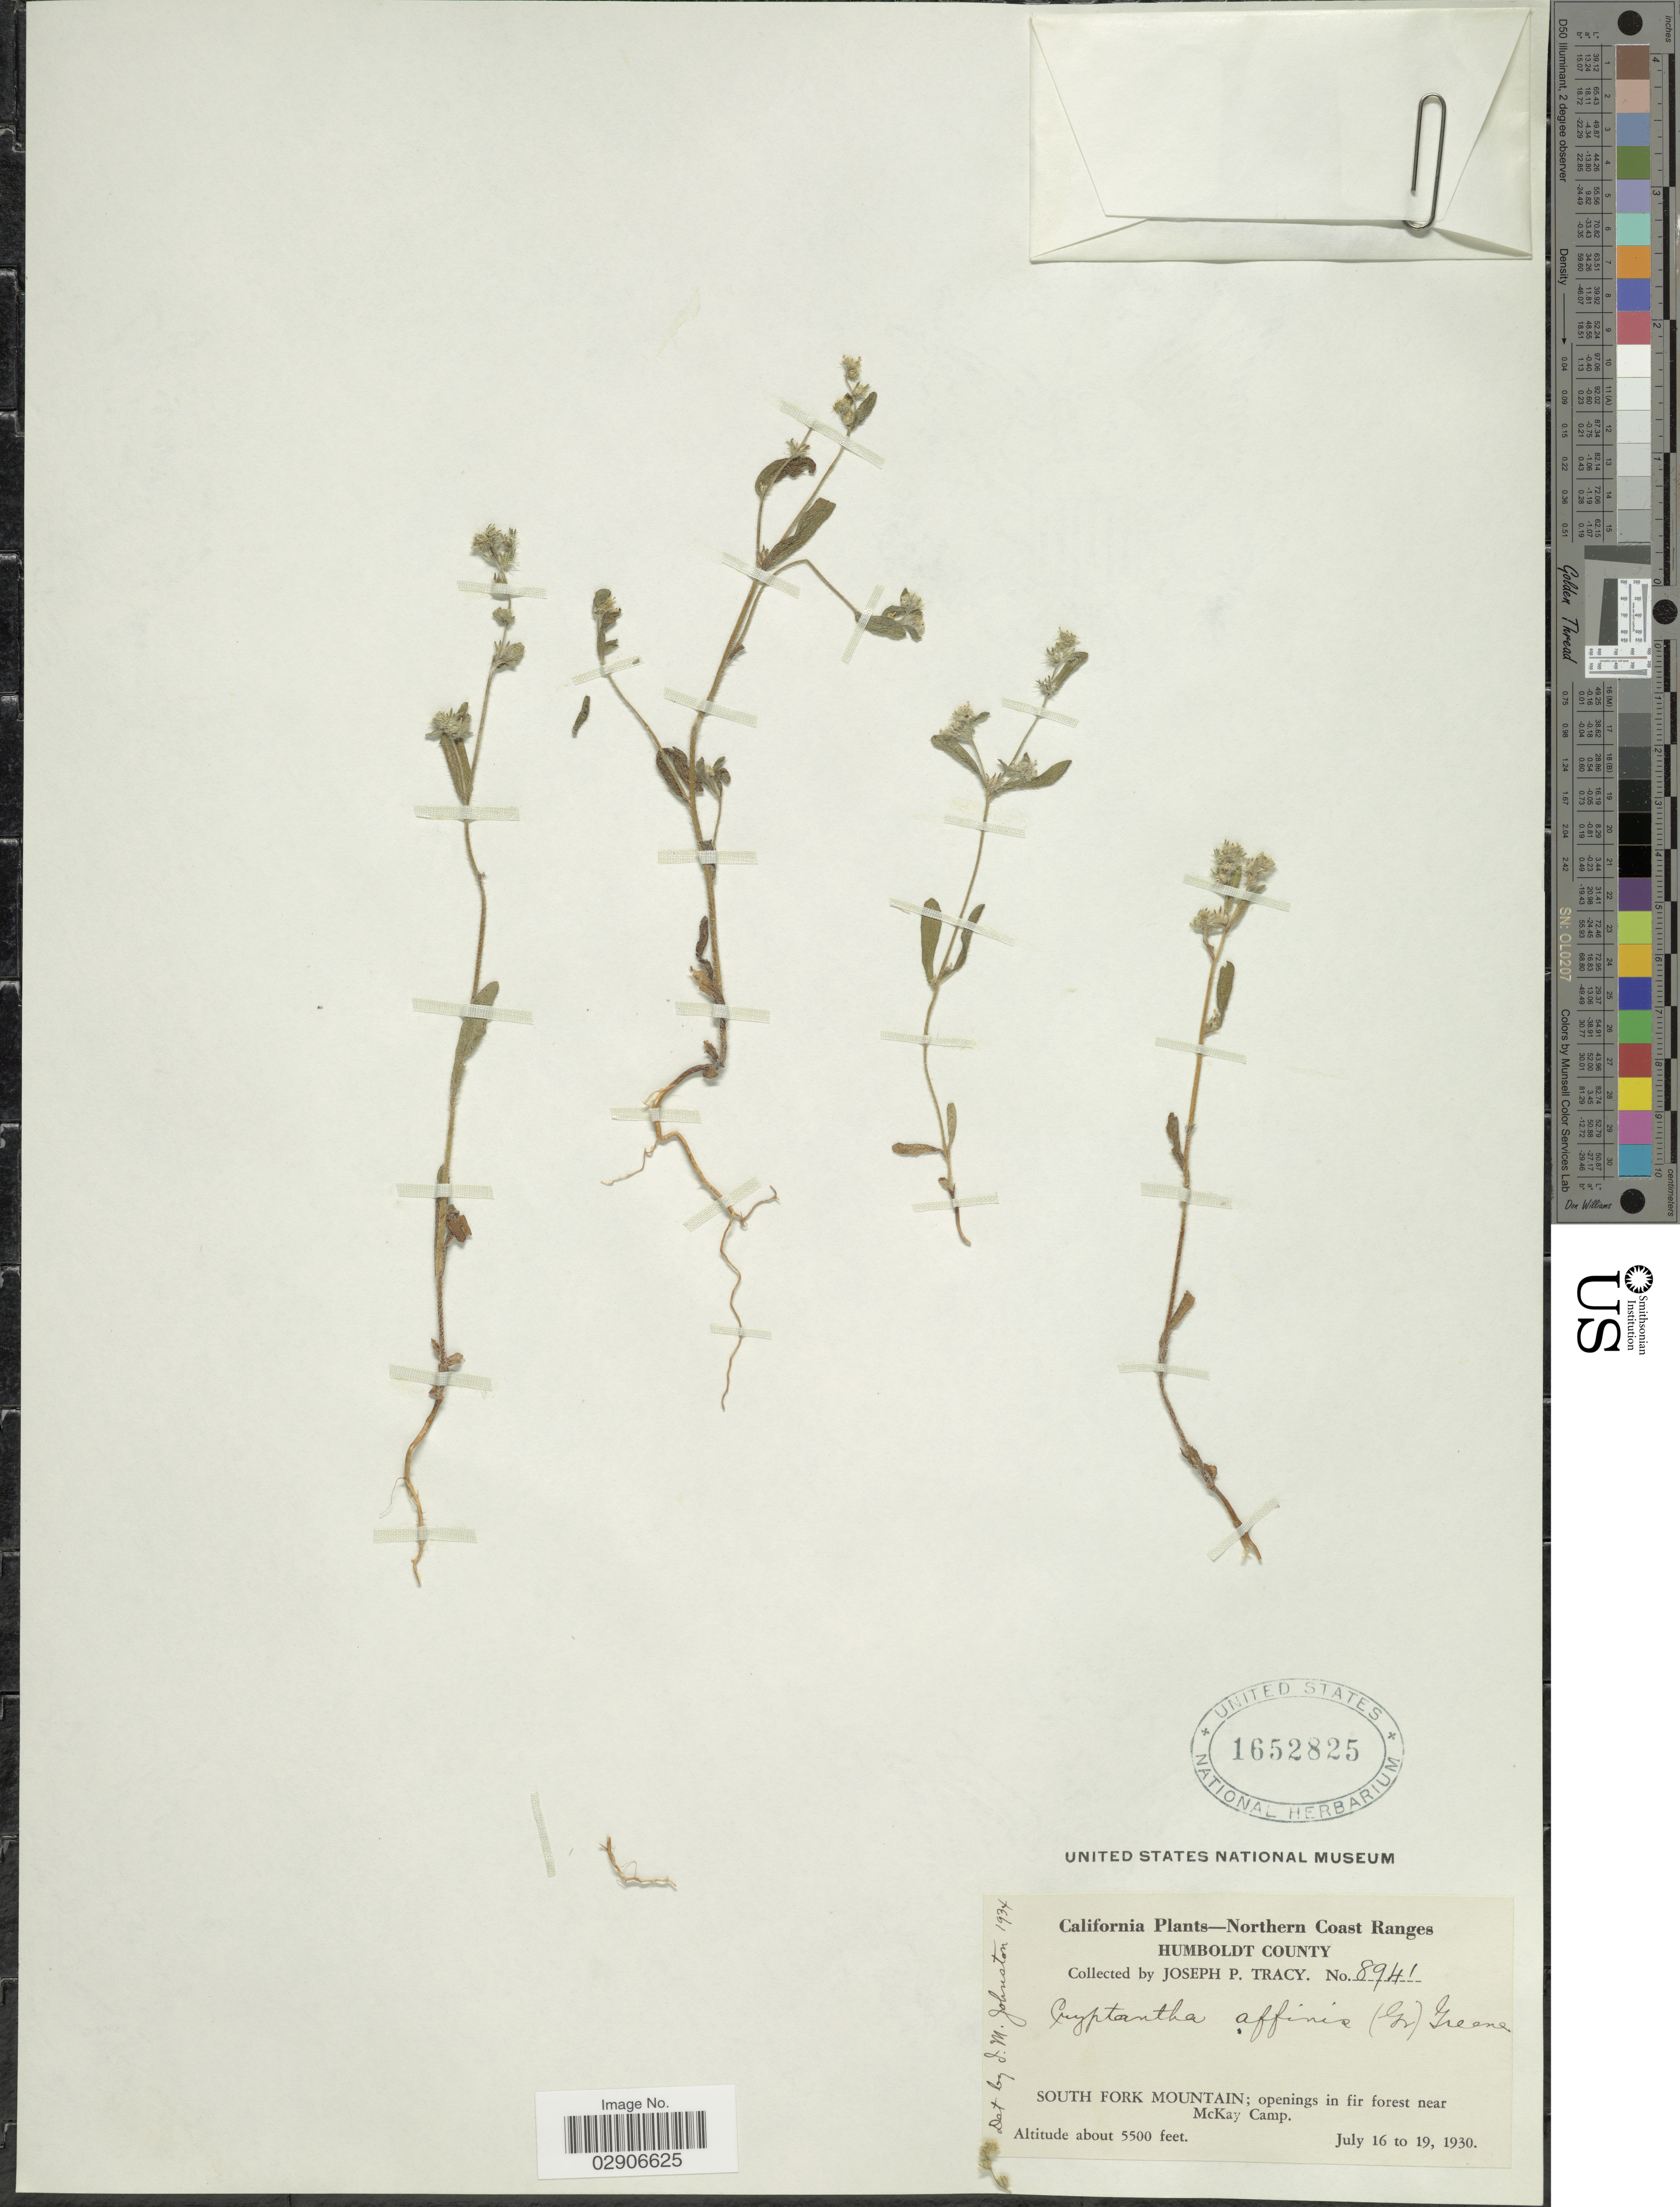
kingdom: Plantae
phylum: Tracheophyta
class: Magnoliopsida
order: Boraginales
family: Boraginaceae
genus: Cryptantha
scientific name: Cryptantha affinis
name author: (A. Gray) Greene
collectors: J. Tracy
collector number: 8941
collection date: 1930-07-16/1930-07-19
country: United States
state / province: California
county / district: Humboldt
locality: South Fork Mountain; openings in fir forest near McKay Camp. California - Northern Coast Ranges. Humboldt County.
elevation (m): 1676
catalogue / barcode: US 1652825